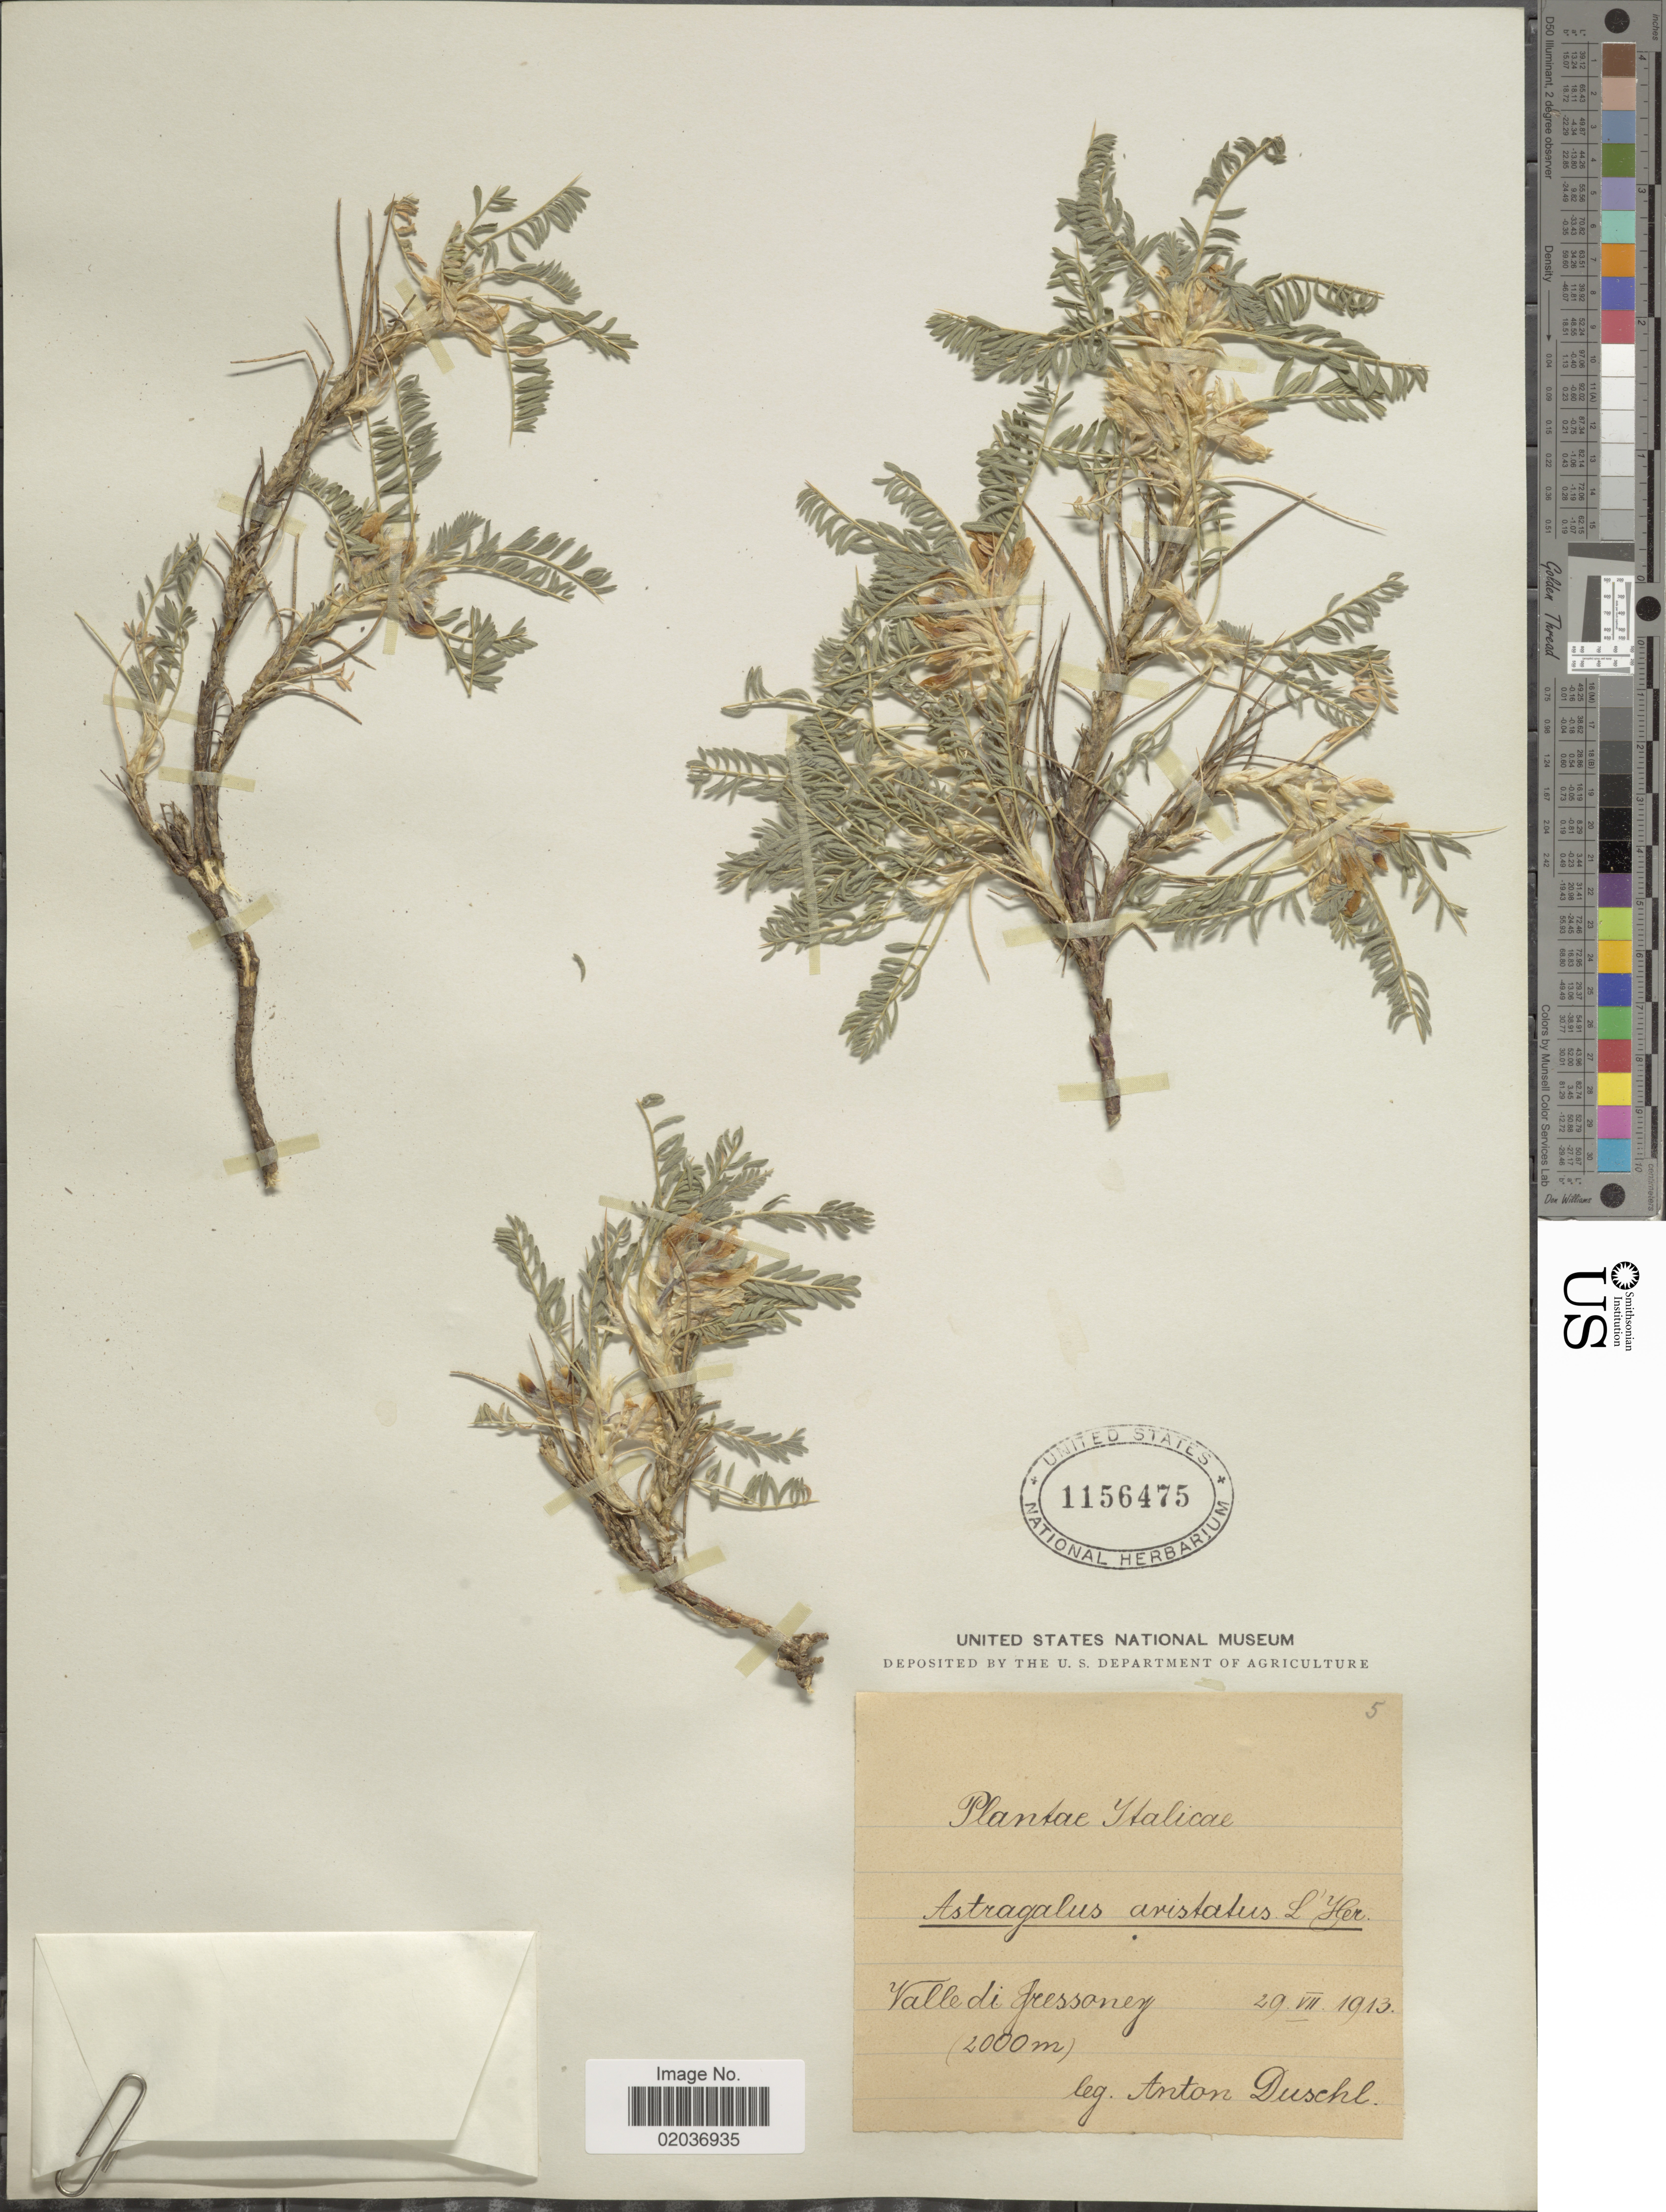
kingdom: Plantae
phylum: Tracheophyta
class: Magnoliopsida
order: Fabales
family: Fabaceae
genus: Astragalus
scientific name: Astragalus aristatus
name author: L'Hér.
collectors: A. Duschl.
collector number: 5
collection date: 1913-07-29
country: Italy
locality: Valle di Fressoneg [interpreted]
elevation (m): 2000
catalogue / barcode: US 1156475